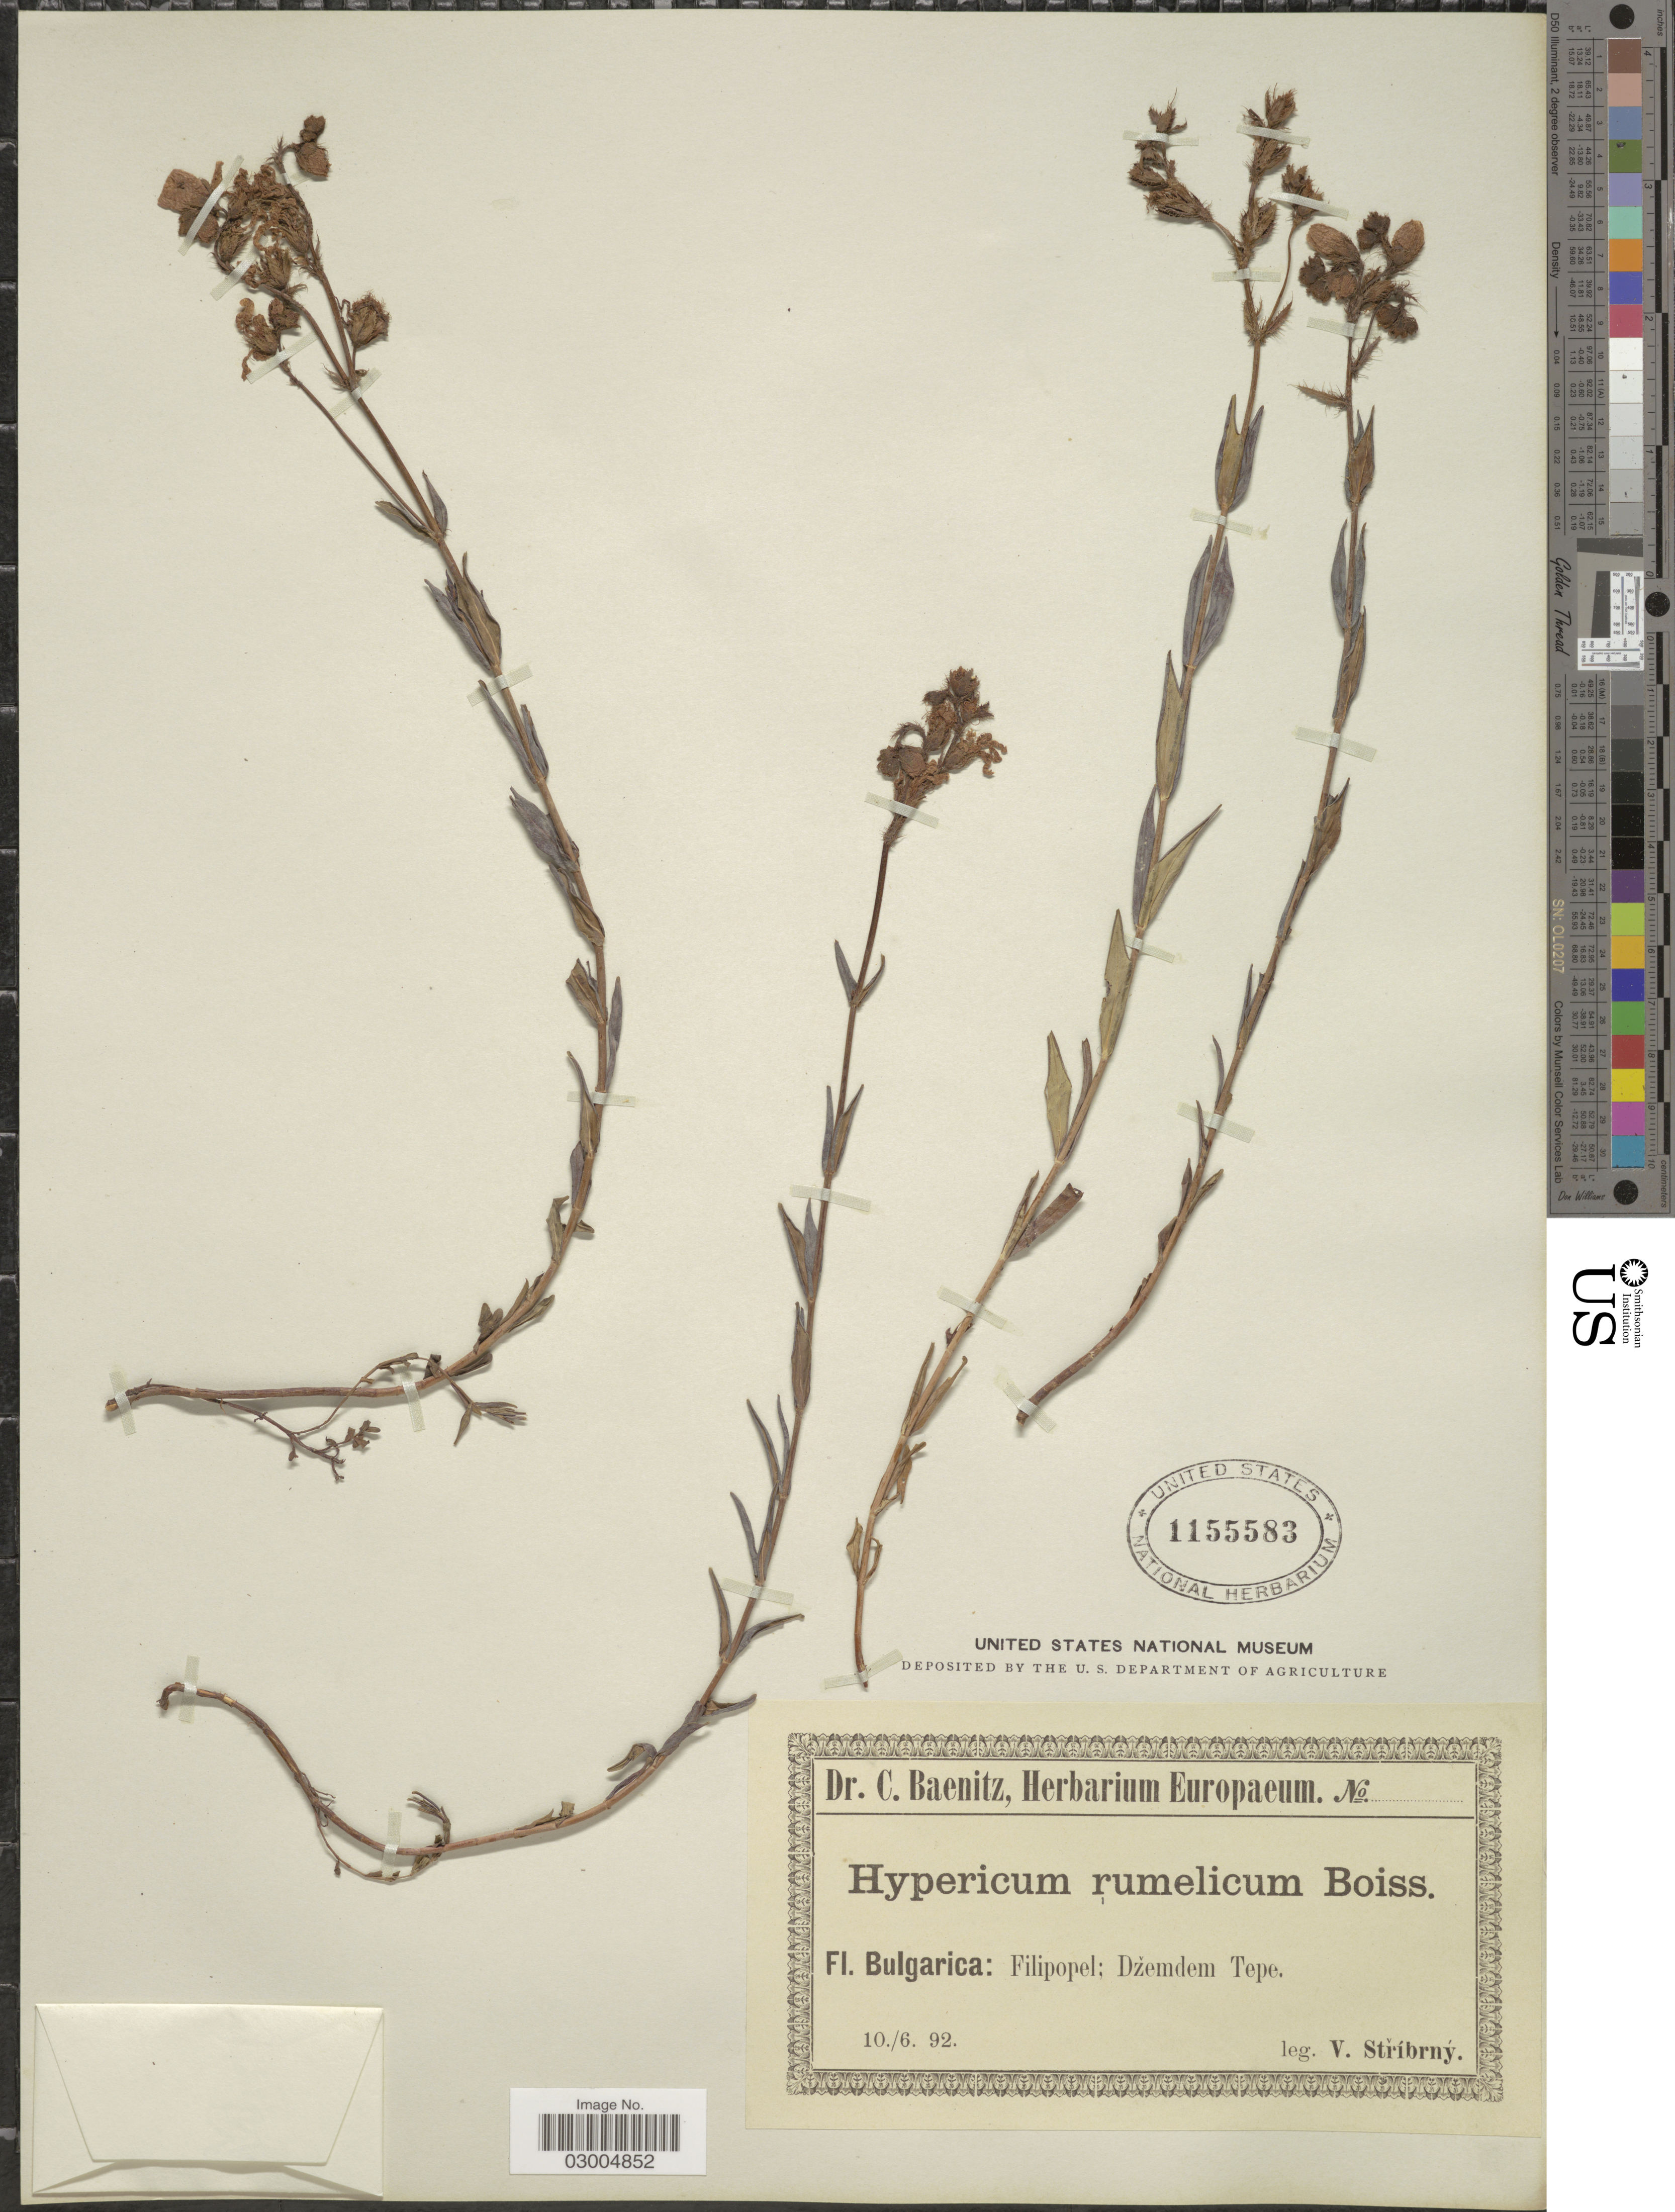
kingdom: Plantae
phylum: Tracheophyta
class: Magnoliopsida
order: Malpighiales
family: Hypericaceae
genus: Hypericum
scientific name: Hypericum rumeliacum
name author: Boiss.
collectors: V. Stribrny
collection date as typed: Transcribed d/m/y: 10/6/92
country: Bulgaria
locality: Filipopel: Dzemdem Tepe.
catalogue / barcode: US 1155583